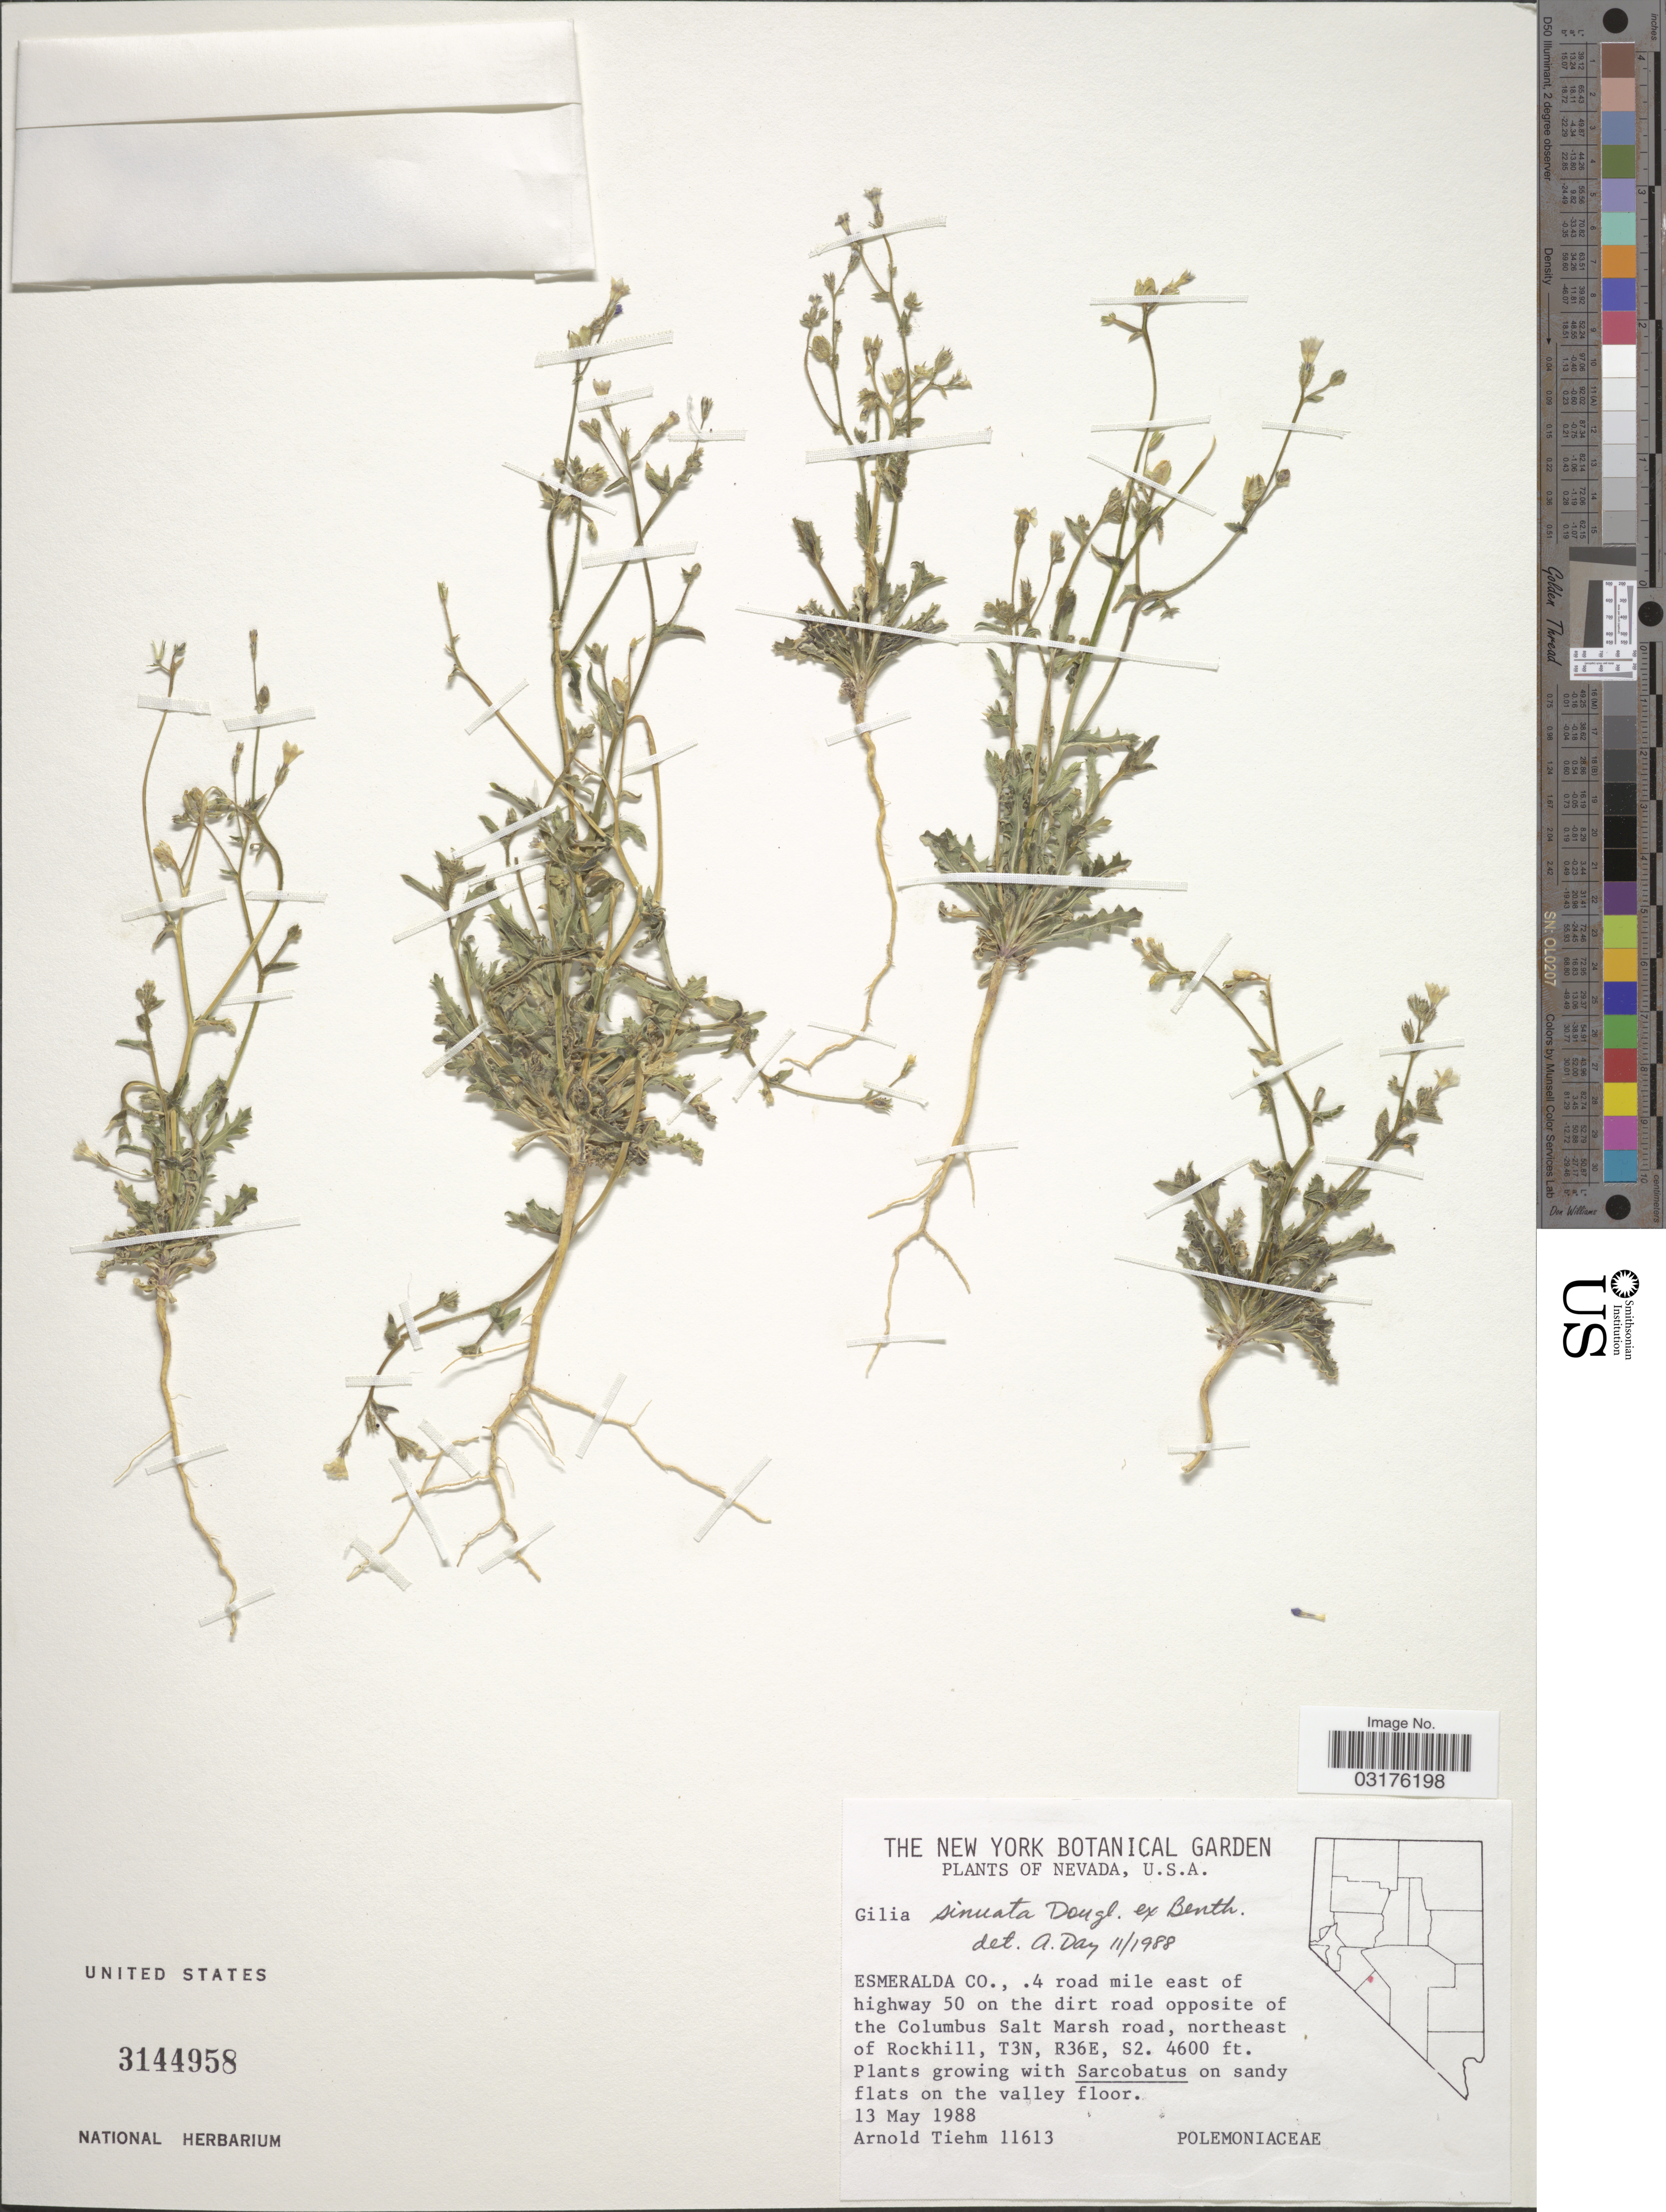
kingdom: Plantae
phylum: Tracheophyta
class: Magnoliopsida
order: Ericales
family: Polemoniaceae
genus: Gilia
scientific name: Gilia sinuata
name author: Douglas ex Benth.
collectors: A. Tiehm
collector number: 11613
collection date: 1988-05-13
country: United States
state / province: Nevada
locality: Esmeralda Co., 4 road mile east of highway 50 on the dirt road opposite of the Columbus Salt Marsh road, northeast of Rockhill, T3N, R36E, S2.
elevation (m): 1402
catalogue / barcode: US 3144958